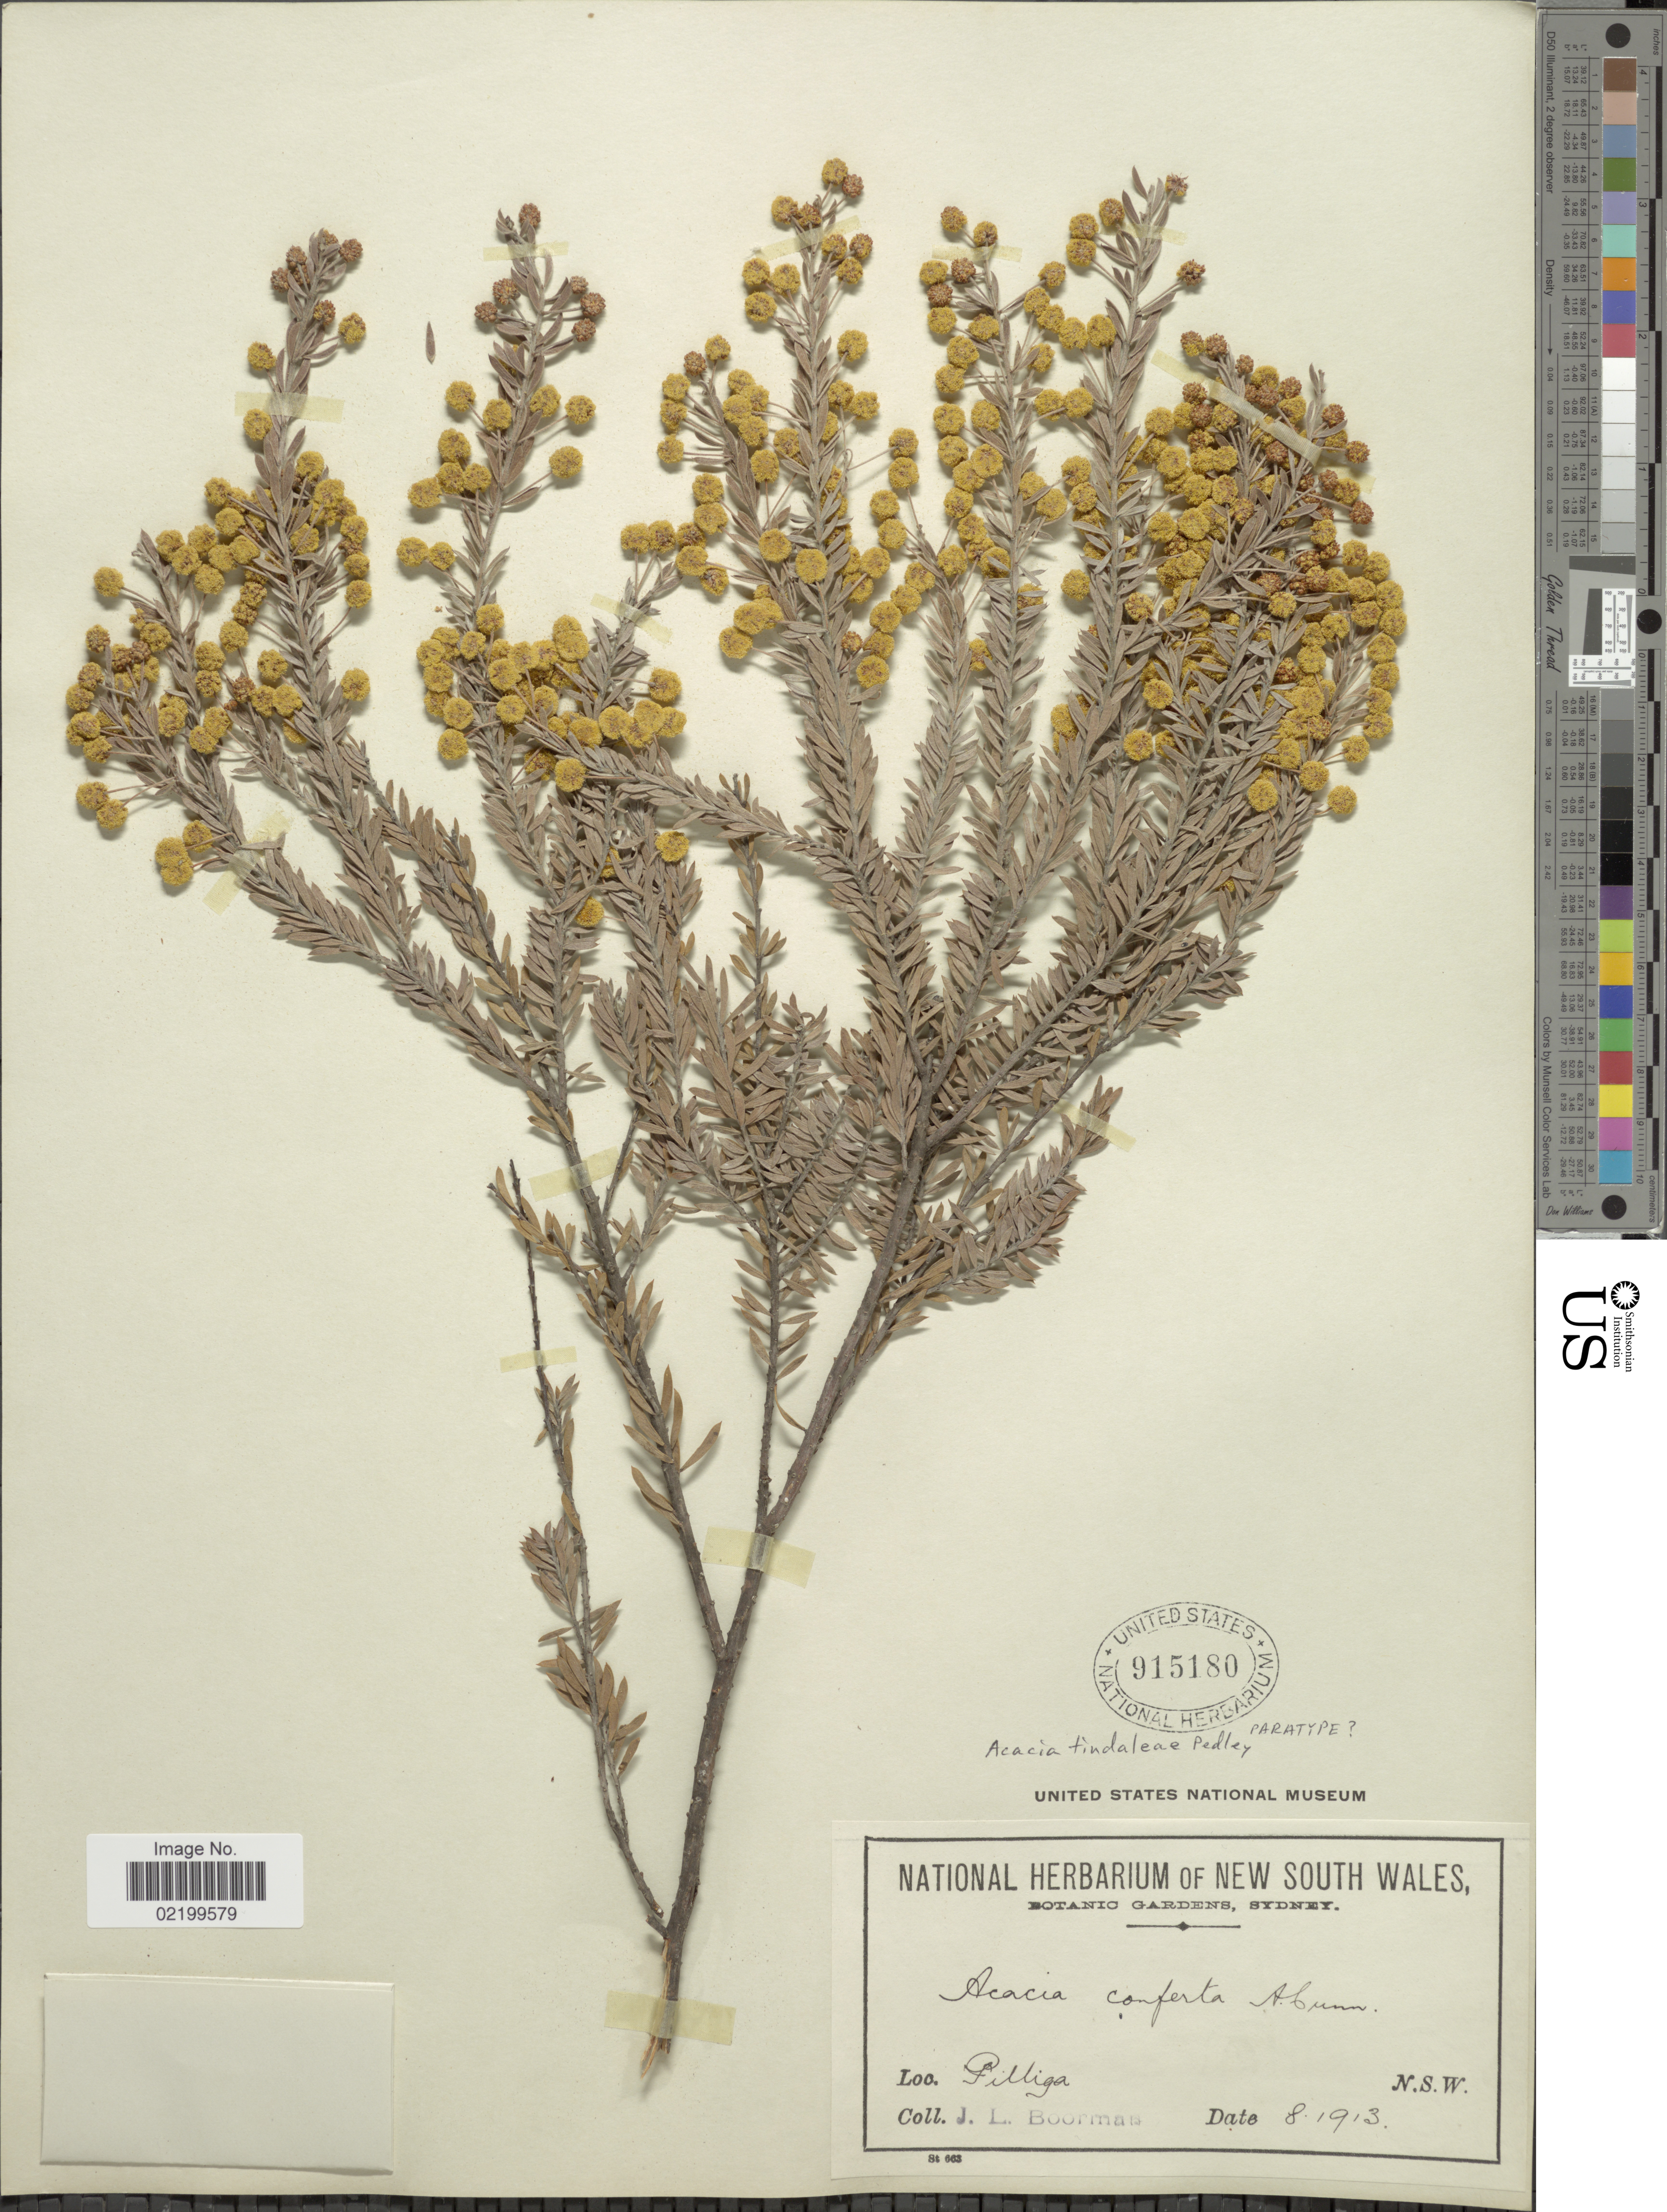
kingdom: Plantae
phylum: Tracheophyta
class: Magnoliopsida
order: Fabales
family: Fabaceae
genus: Acacia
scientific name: Acacia tindaleae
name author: Pedley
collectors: J. Boorman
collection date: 1913-08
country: Australia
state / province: New South Wales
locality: Pilliga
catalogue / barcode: US 915180